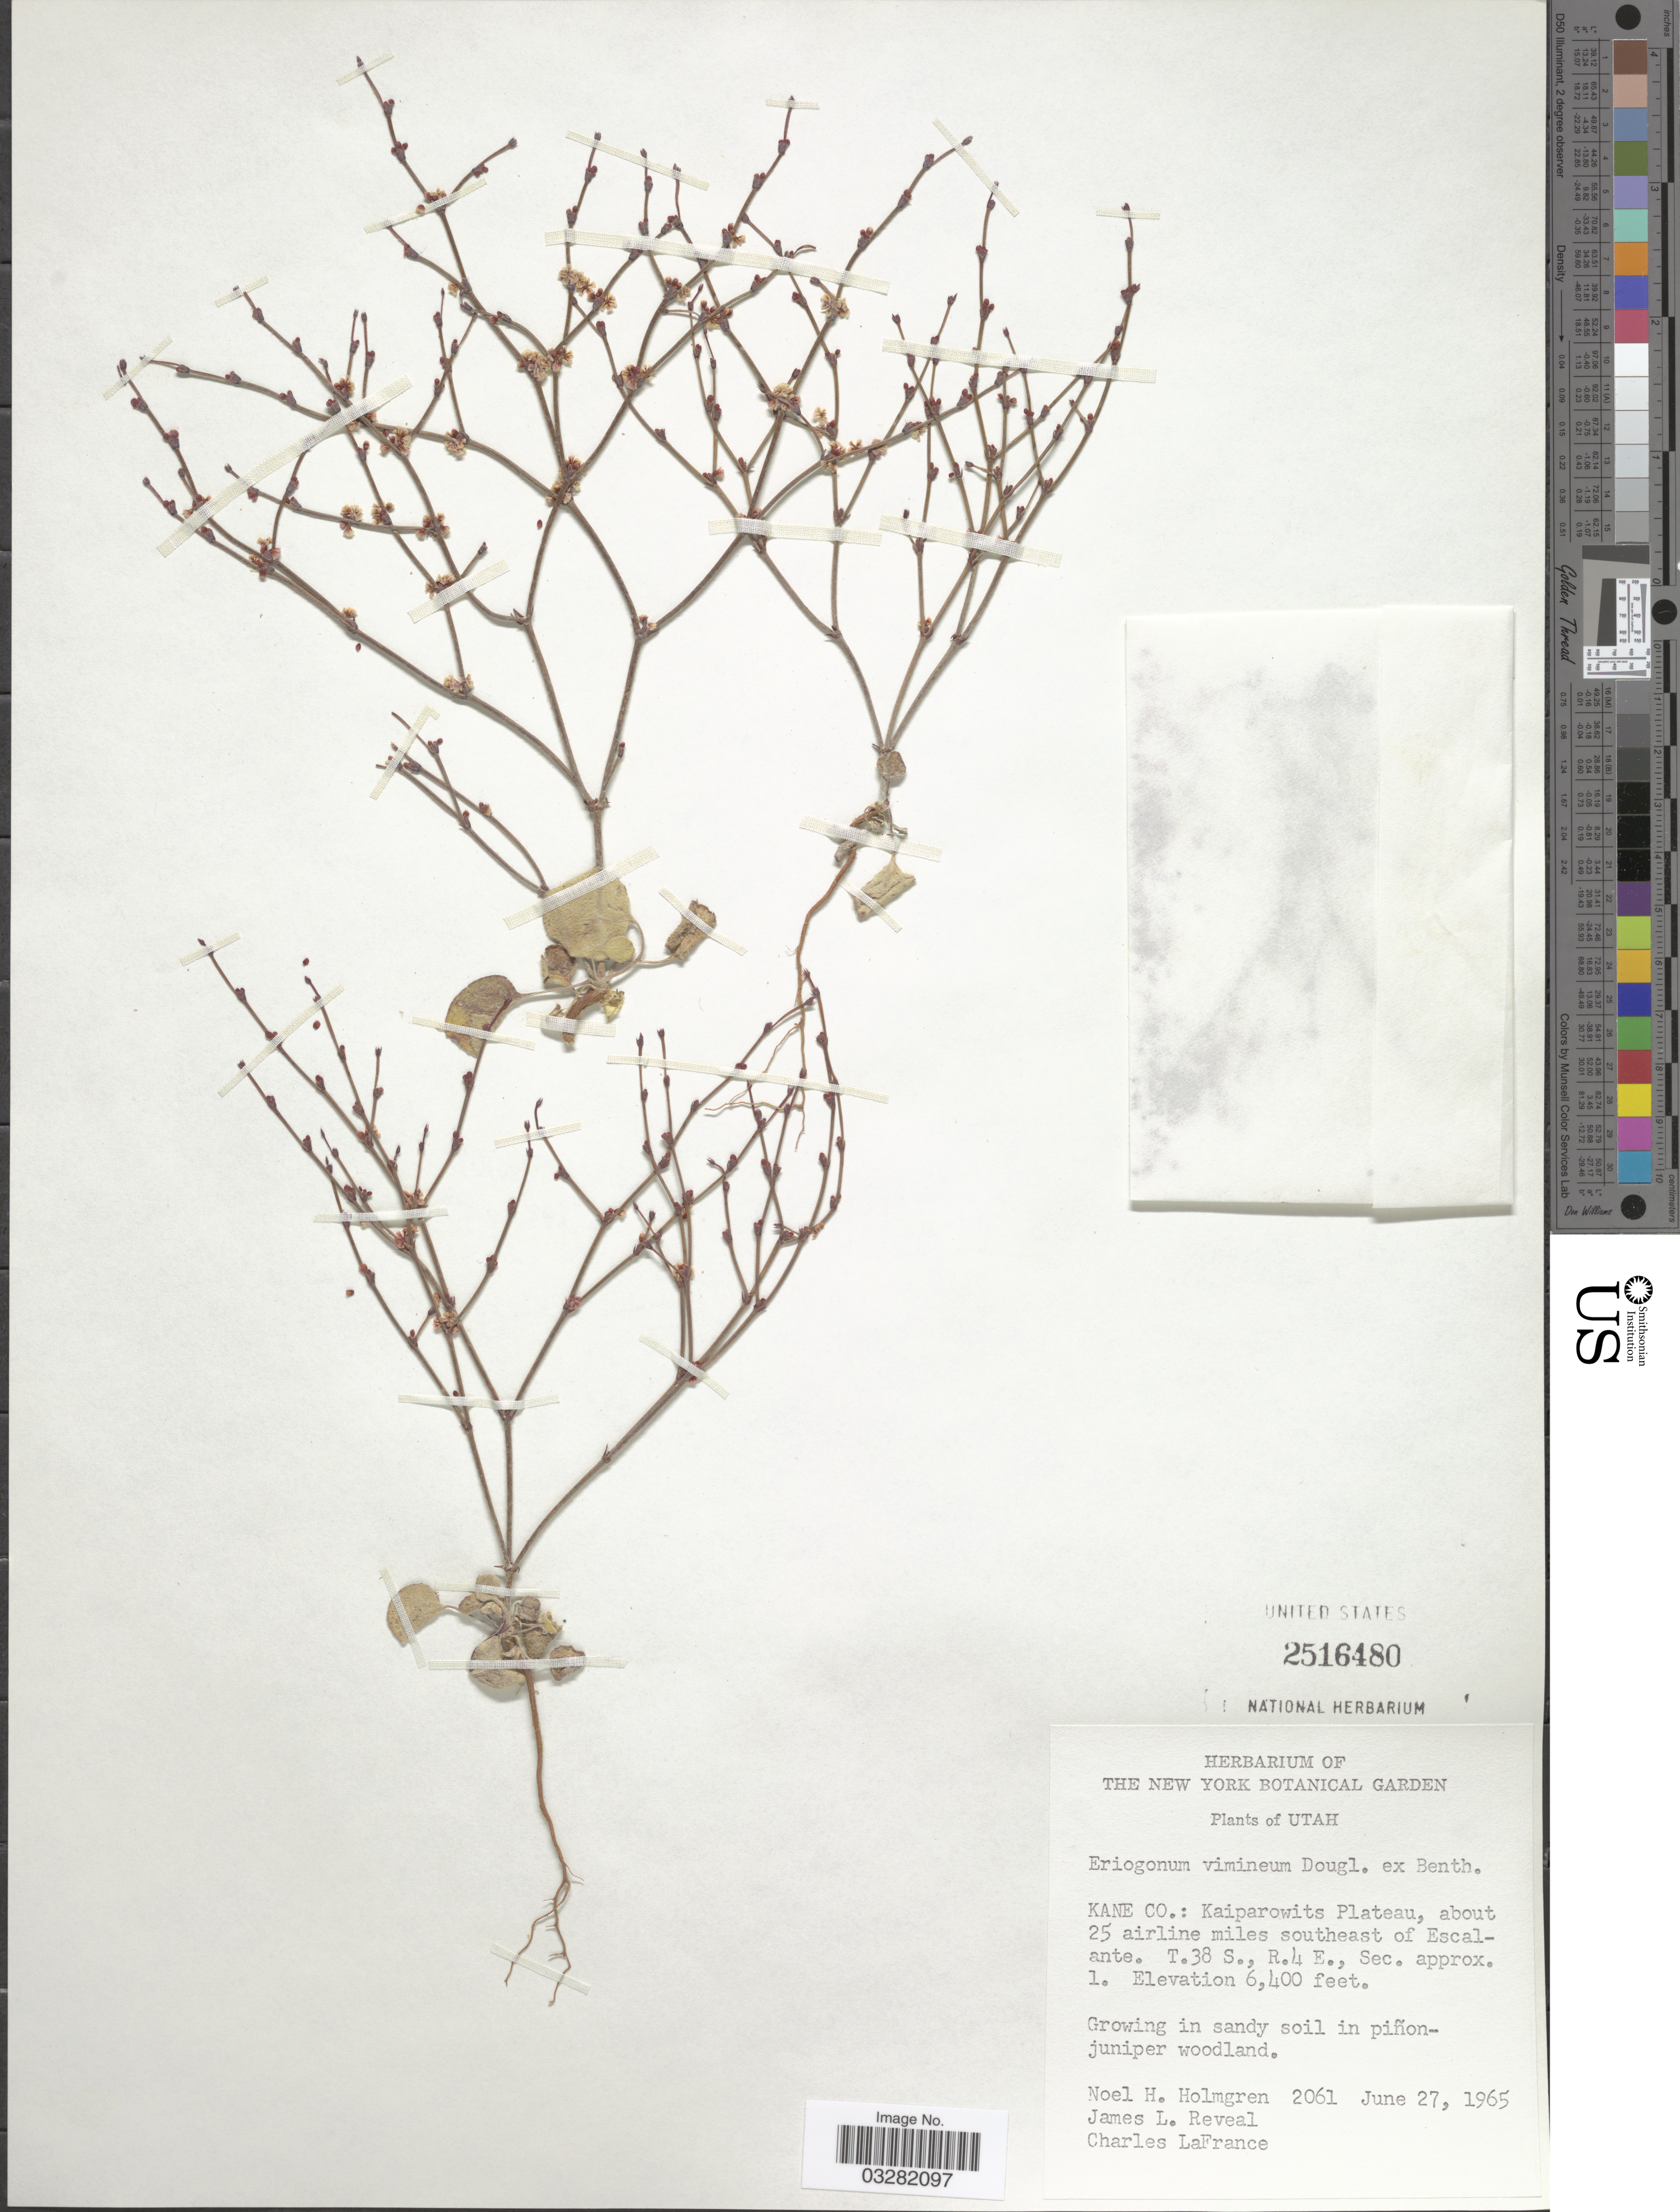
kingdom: Plantae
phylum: Tracheophyta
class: Magnoliopsida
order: Caryophyllales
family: Polygonaceae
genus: Eriogonum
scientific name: Eriogonum vimineum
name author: Douglas ex Benth.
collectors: N. H. Holmgren, J. L. Reveal & C. LaFrance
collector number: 2061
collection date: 1965-06-27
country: United States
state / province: Utah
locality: Kane Co.: Kaiparowits Plateau, about 25 airline miles southeast of Escalante. T.38 S., R.4 E., Sec. approx. 1.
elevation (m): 1951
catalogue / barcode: US 2516480